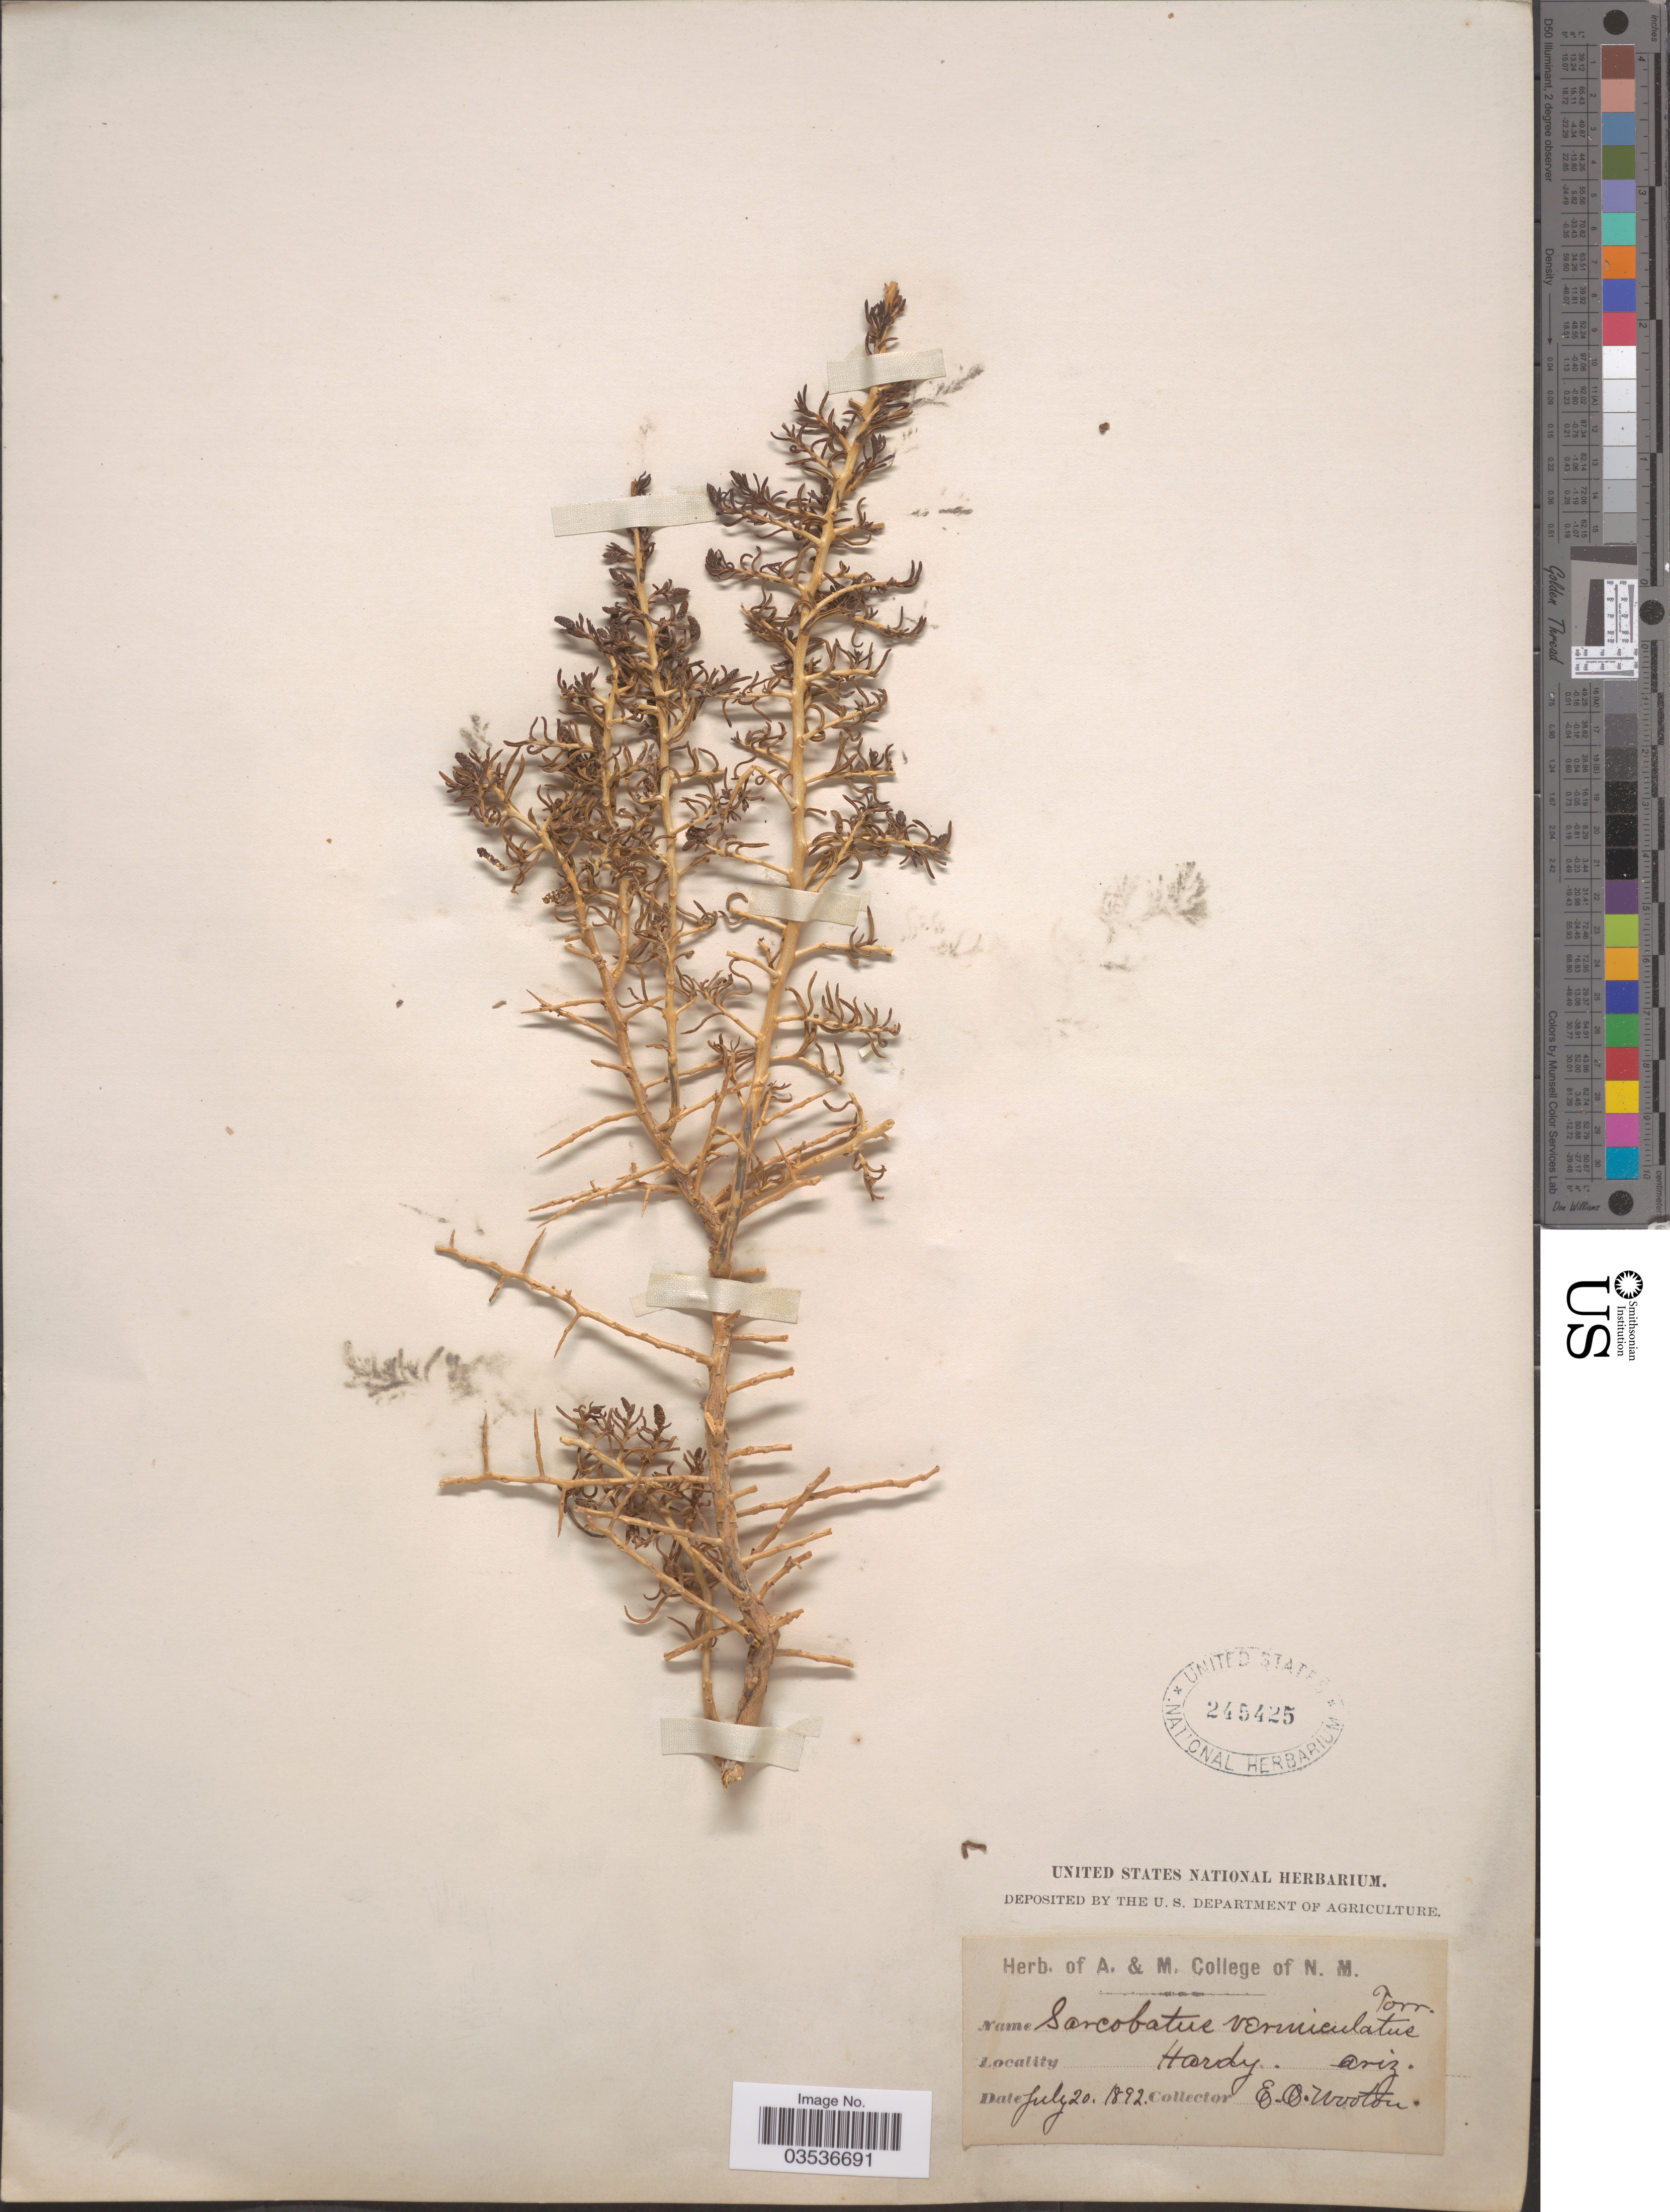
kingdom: Plantae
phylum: Tracheophyta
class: Magnoliopsida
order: Caryophyllales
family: Sarcobataceae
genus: Sarcobatus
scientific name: Sarcobatus vermiculatus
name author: (Hook.) Torr.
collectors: E. O. Wooton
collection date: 1892-07-20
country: United States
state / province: Arizona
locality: Hardy.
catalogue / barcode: US 245425